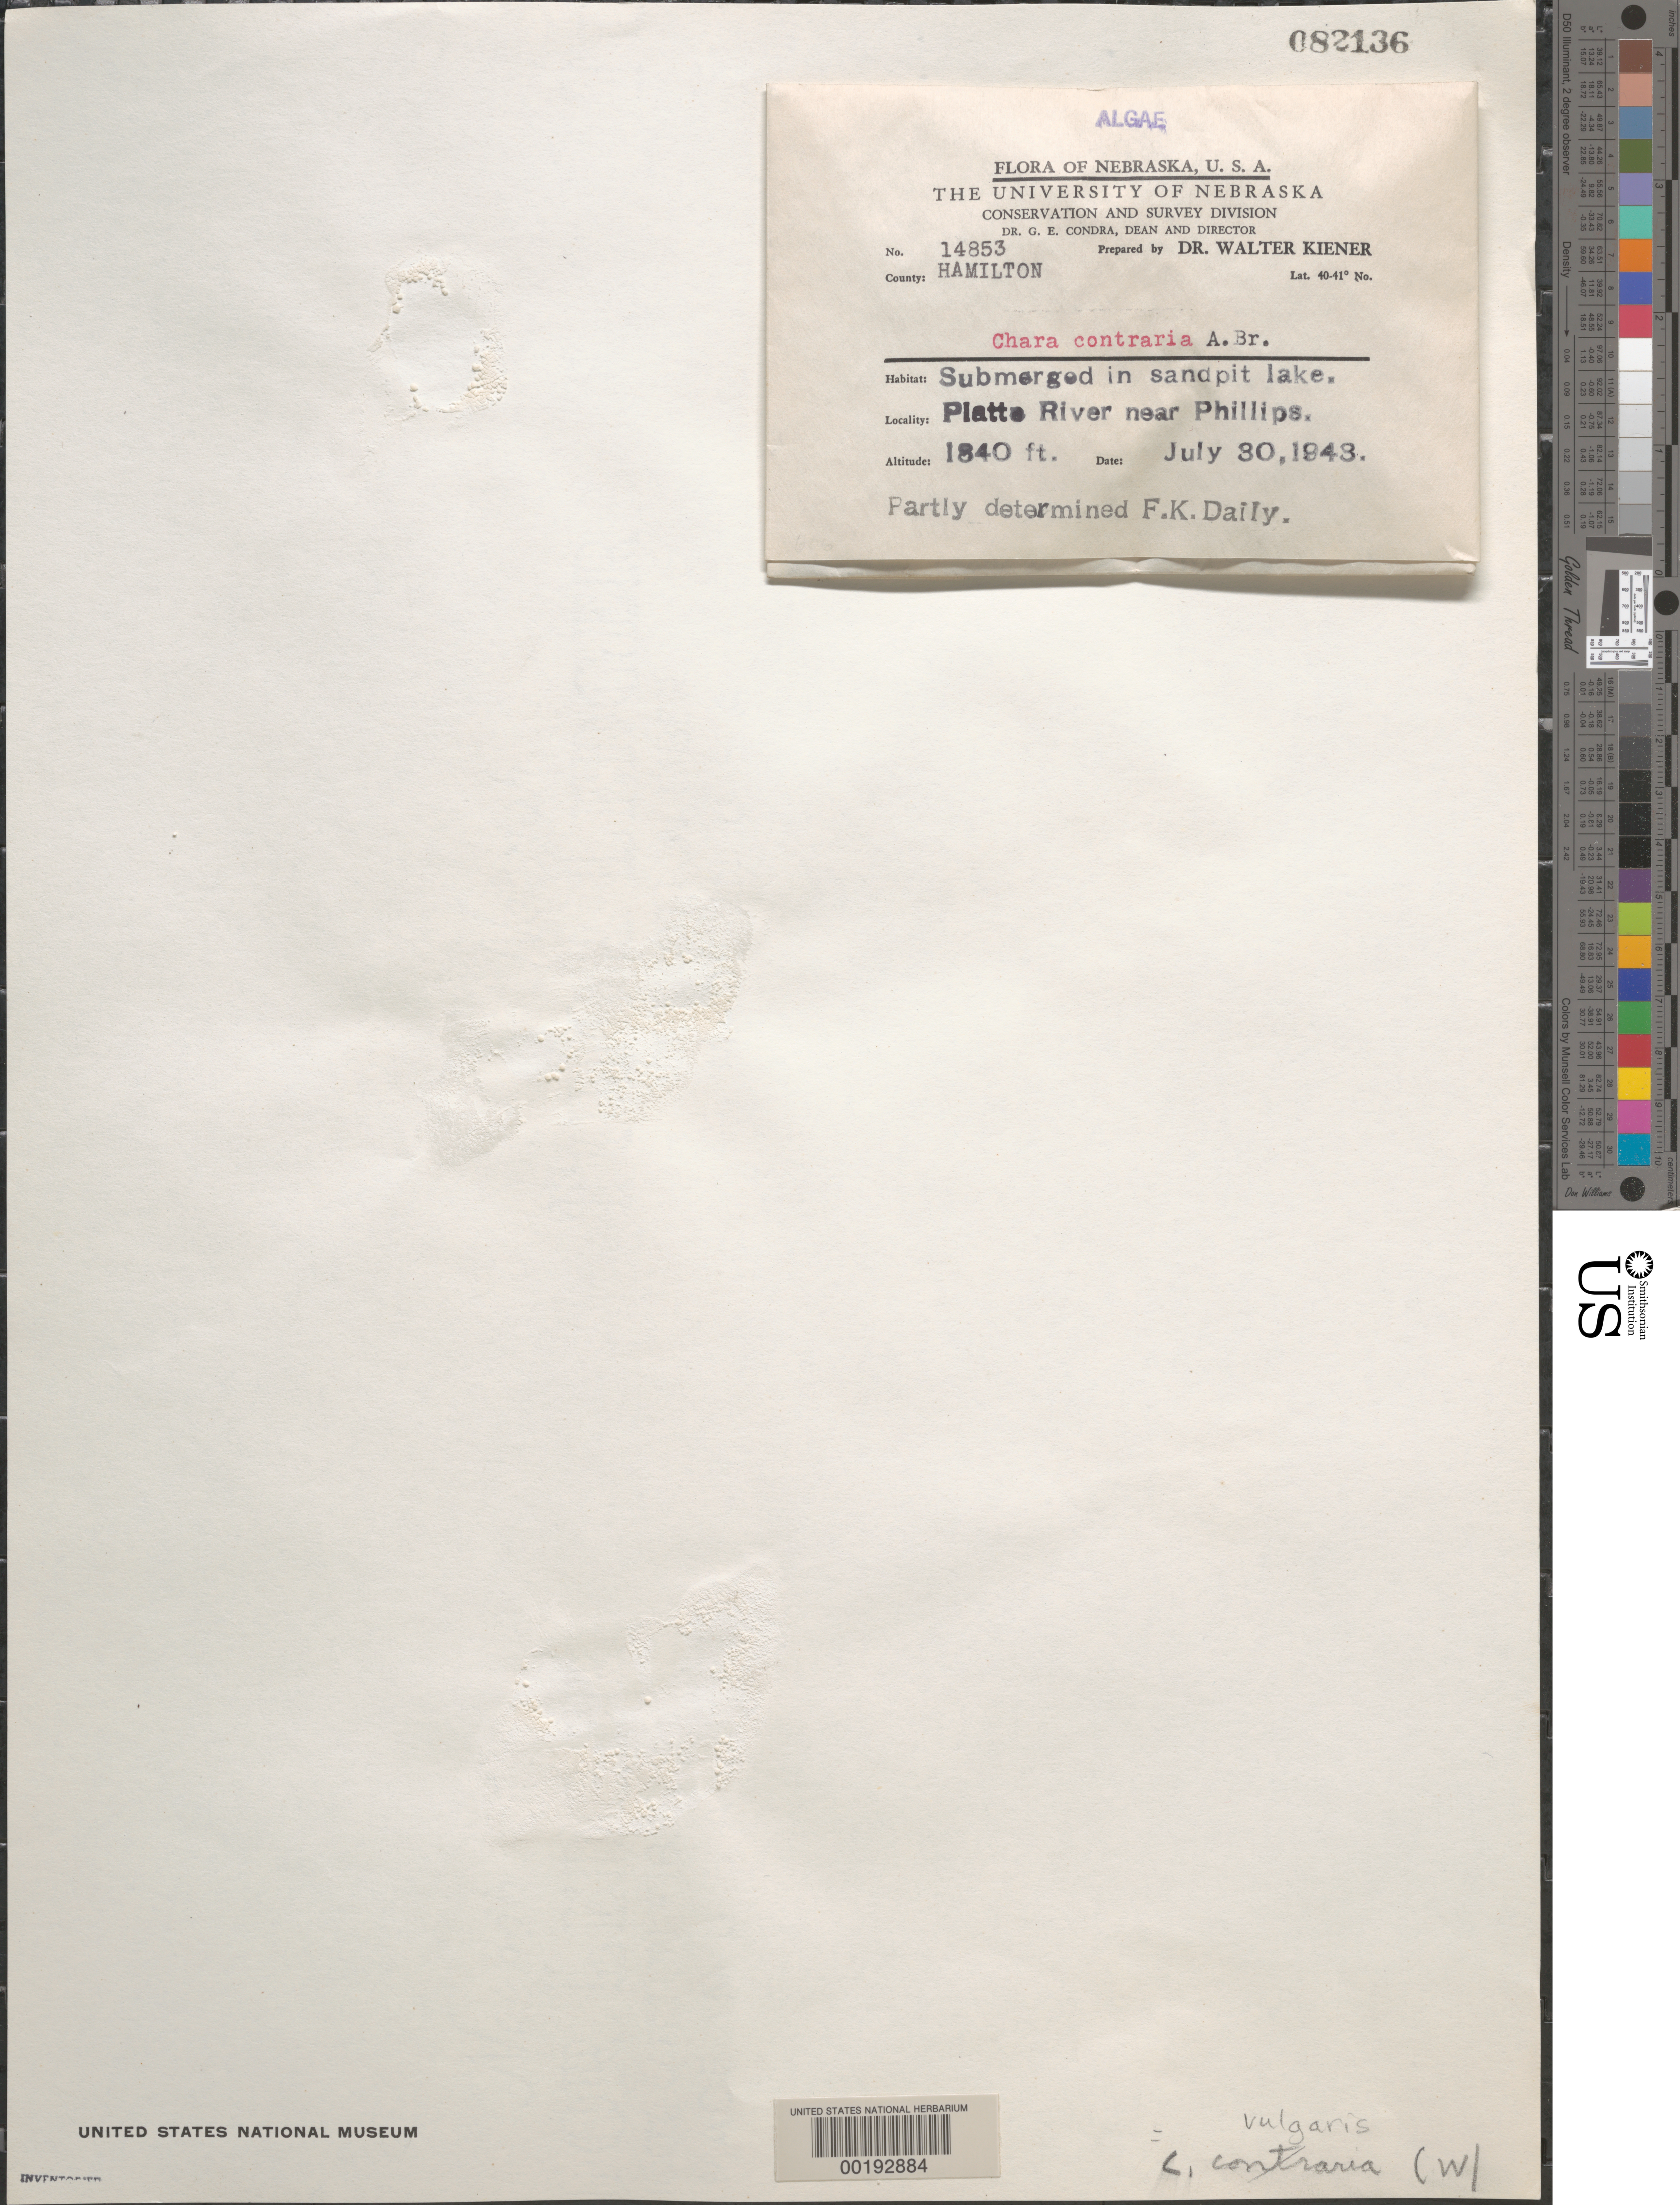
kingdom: Plantae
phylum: Charophyta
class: Charophyceae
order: Charales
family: Characeae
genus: Chara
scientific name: Chara vulgaris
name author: L.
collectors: W. B. Kiener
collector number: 14853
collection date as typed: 30 Jul 1943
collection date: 1943-07-30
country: United States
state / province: Nebraska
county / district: Hamilton County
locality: Platte River, near Phillips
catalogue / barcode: US 82136